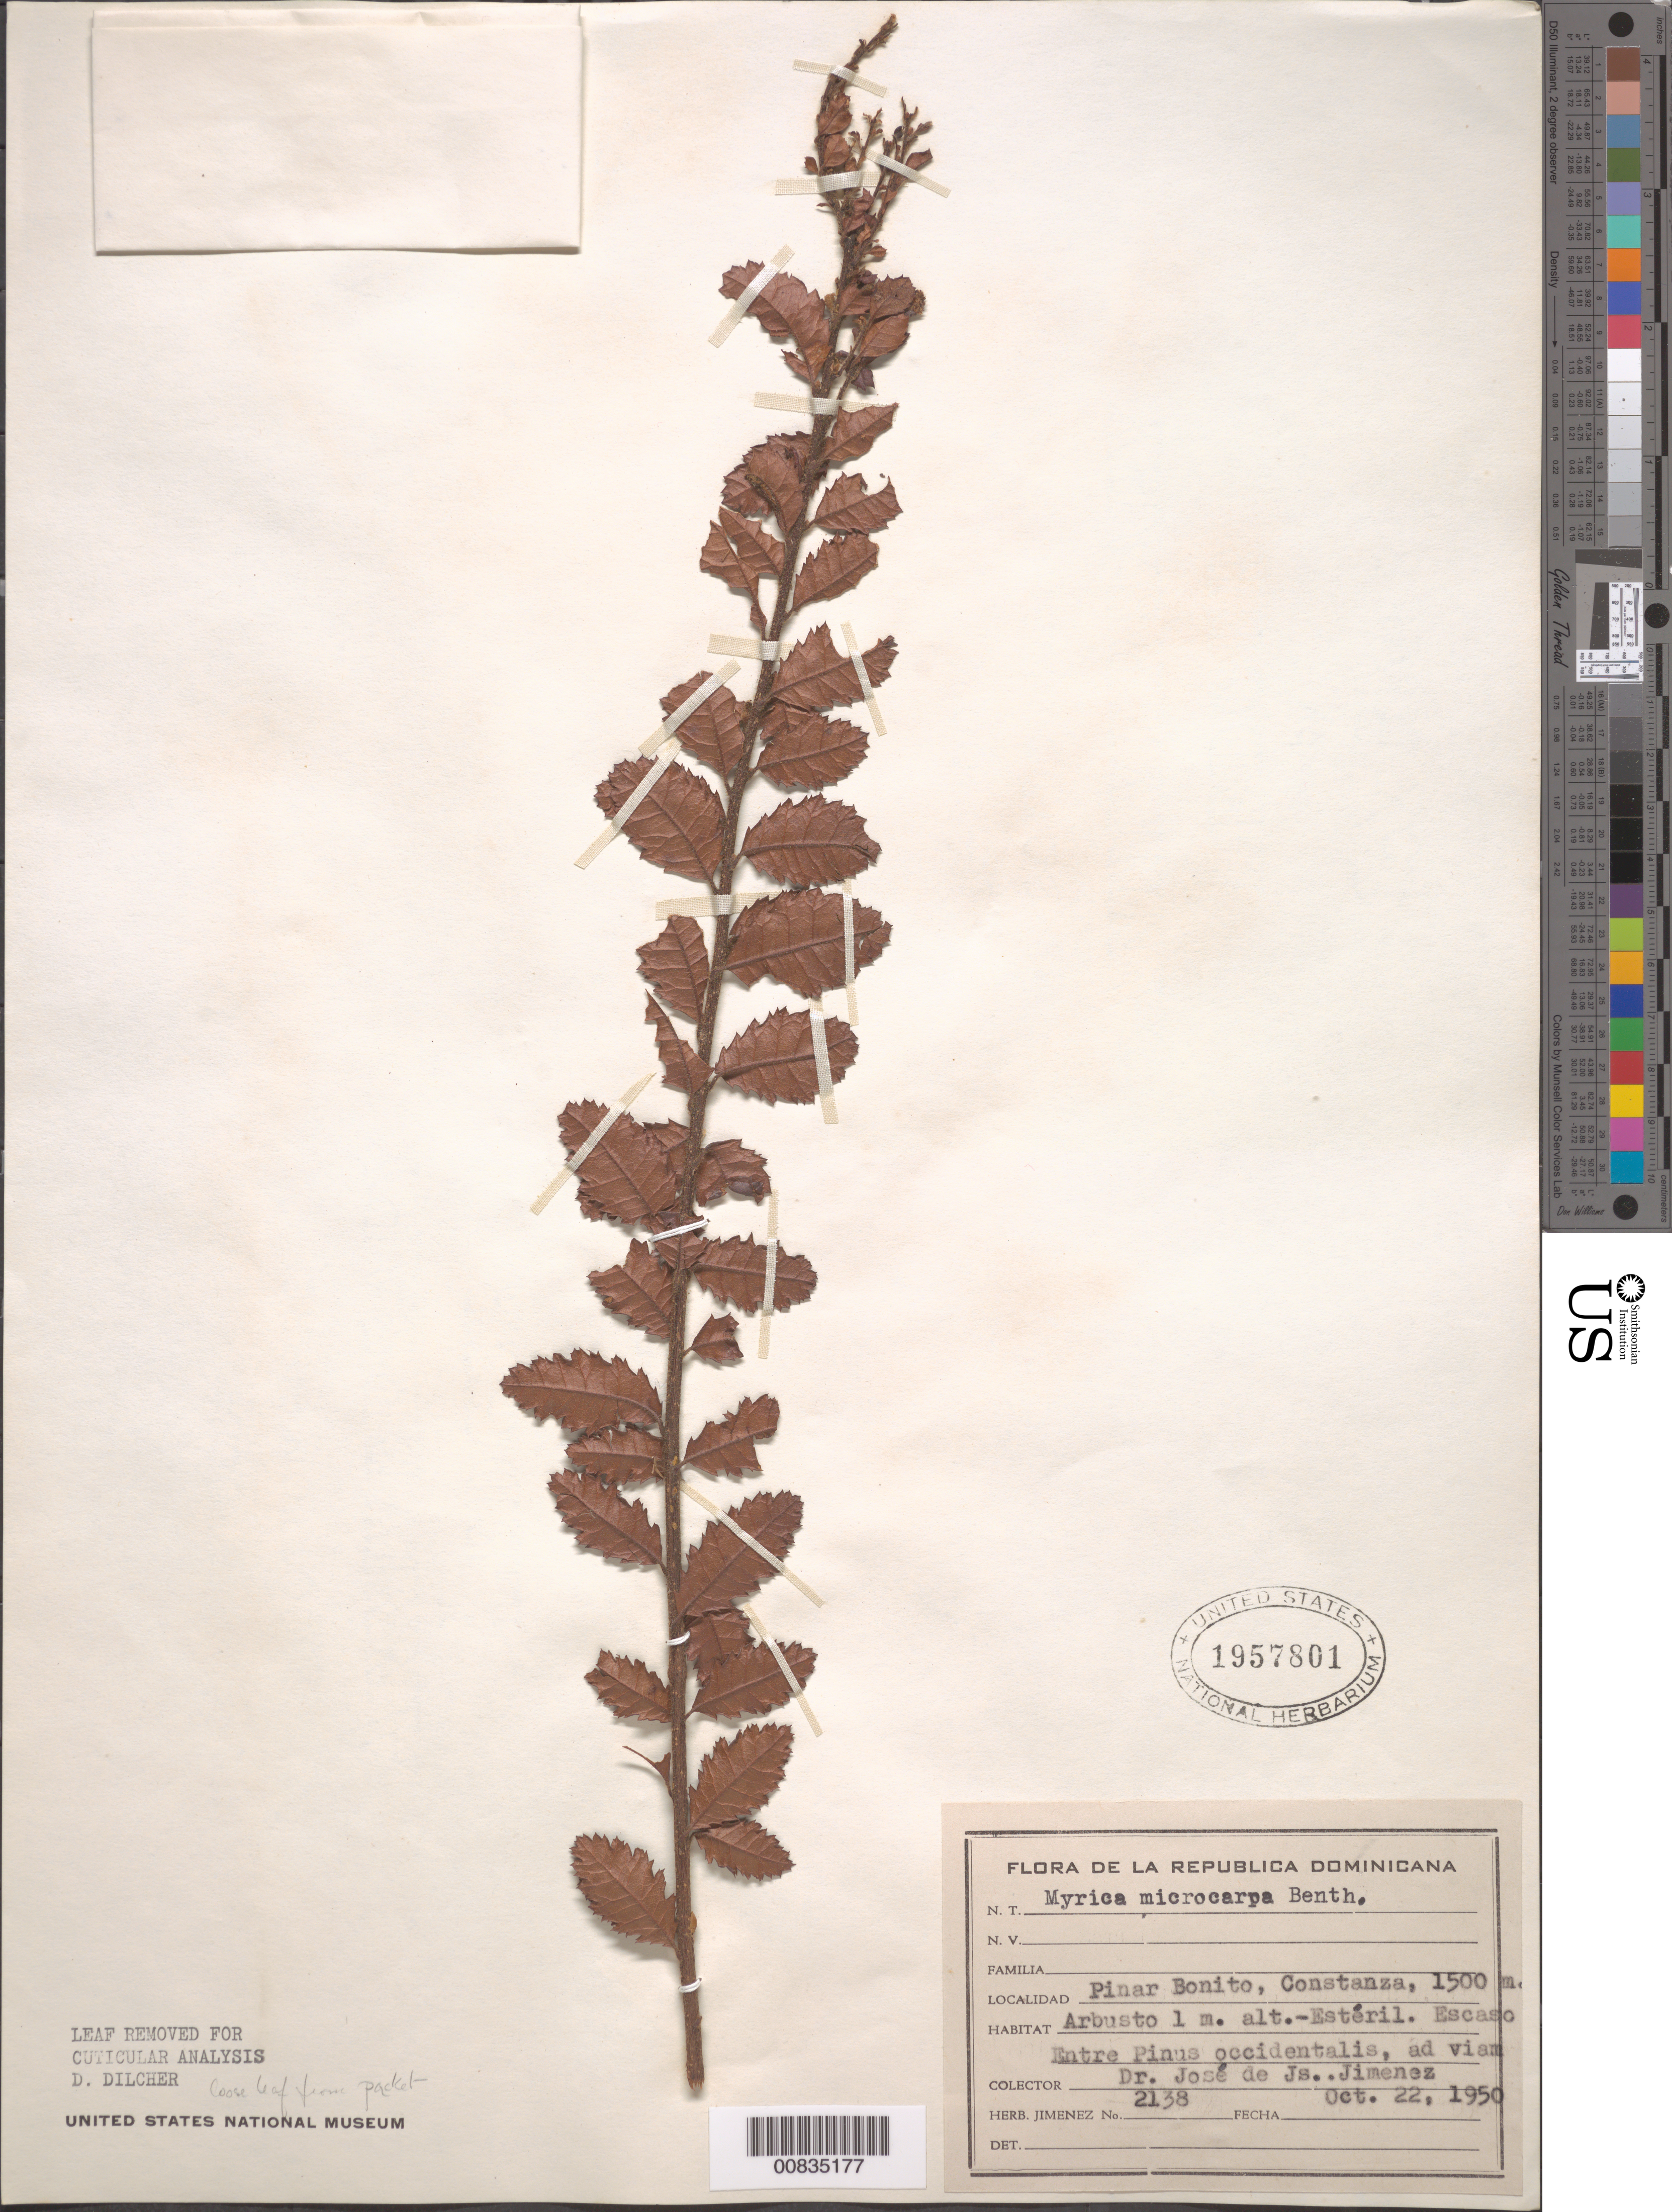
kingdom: Plantae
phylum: Tracheophyta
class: Magnoliopsida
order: Fagales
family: Myricaceae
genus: Myrica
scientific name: Myrica microcarpa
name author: Benth.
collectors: J. J. Jiménez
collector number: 2138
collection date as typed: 22 Oct 1950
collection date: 1950-10-22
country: Dominican Republic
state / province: La Vega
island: Hispaniola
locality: Pinar Bonito, Constanza.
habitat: Entre Pinus occidentalis, ad viam.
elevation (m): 1500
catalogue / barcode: US 1957801